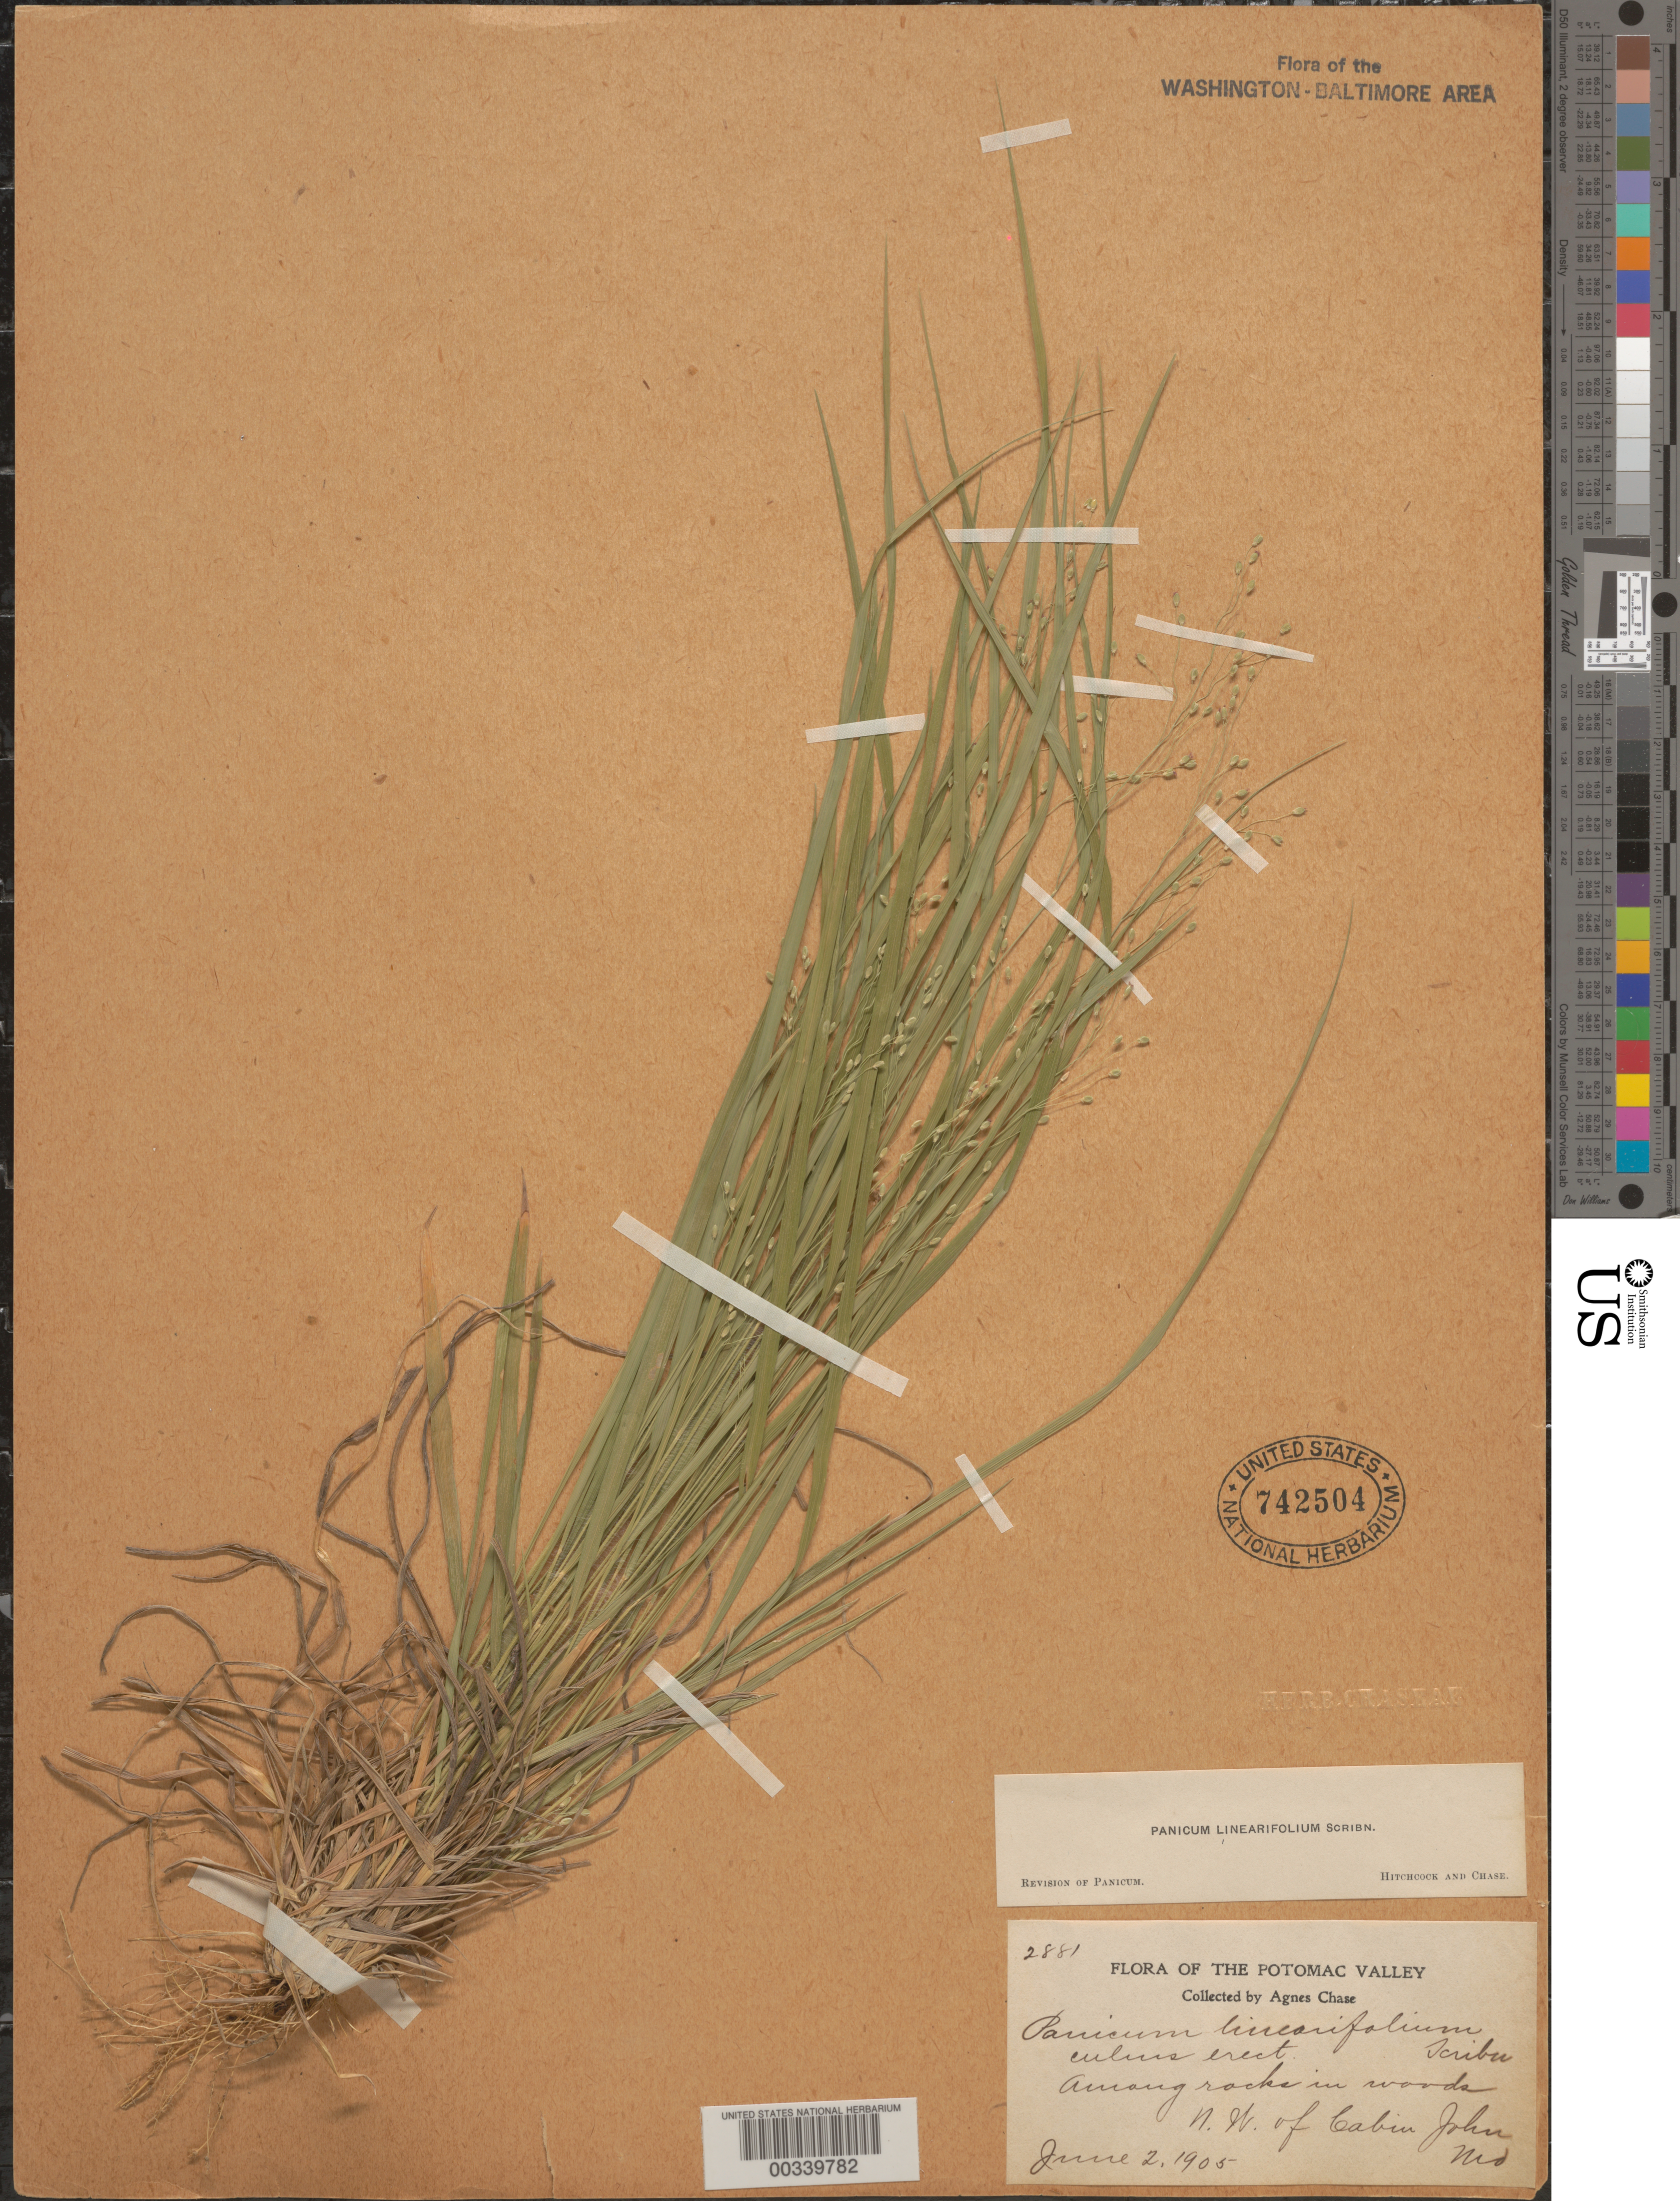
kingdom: Plantae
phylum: Tracheophyta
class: Liliopsida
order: Poales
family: Poaceae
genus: Dichanthelium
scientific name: Dichanthelium linearifolium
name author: (Scribn.) Gould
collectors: A. Chase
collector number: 2881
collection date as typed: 02 Jun 1905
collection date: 1905-06-02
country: United States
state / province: Maryland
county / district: Montgomery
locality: NW of Cabin John C. & O. Canal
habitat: Rocky woods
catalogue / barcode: US 742504